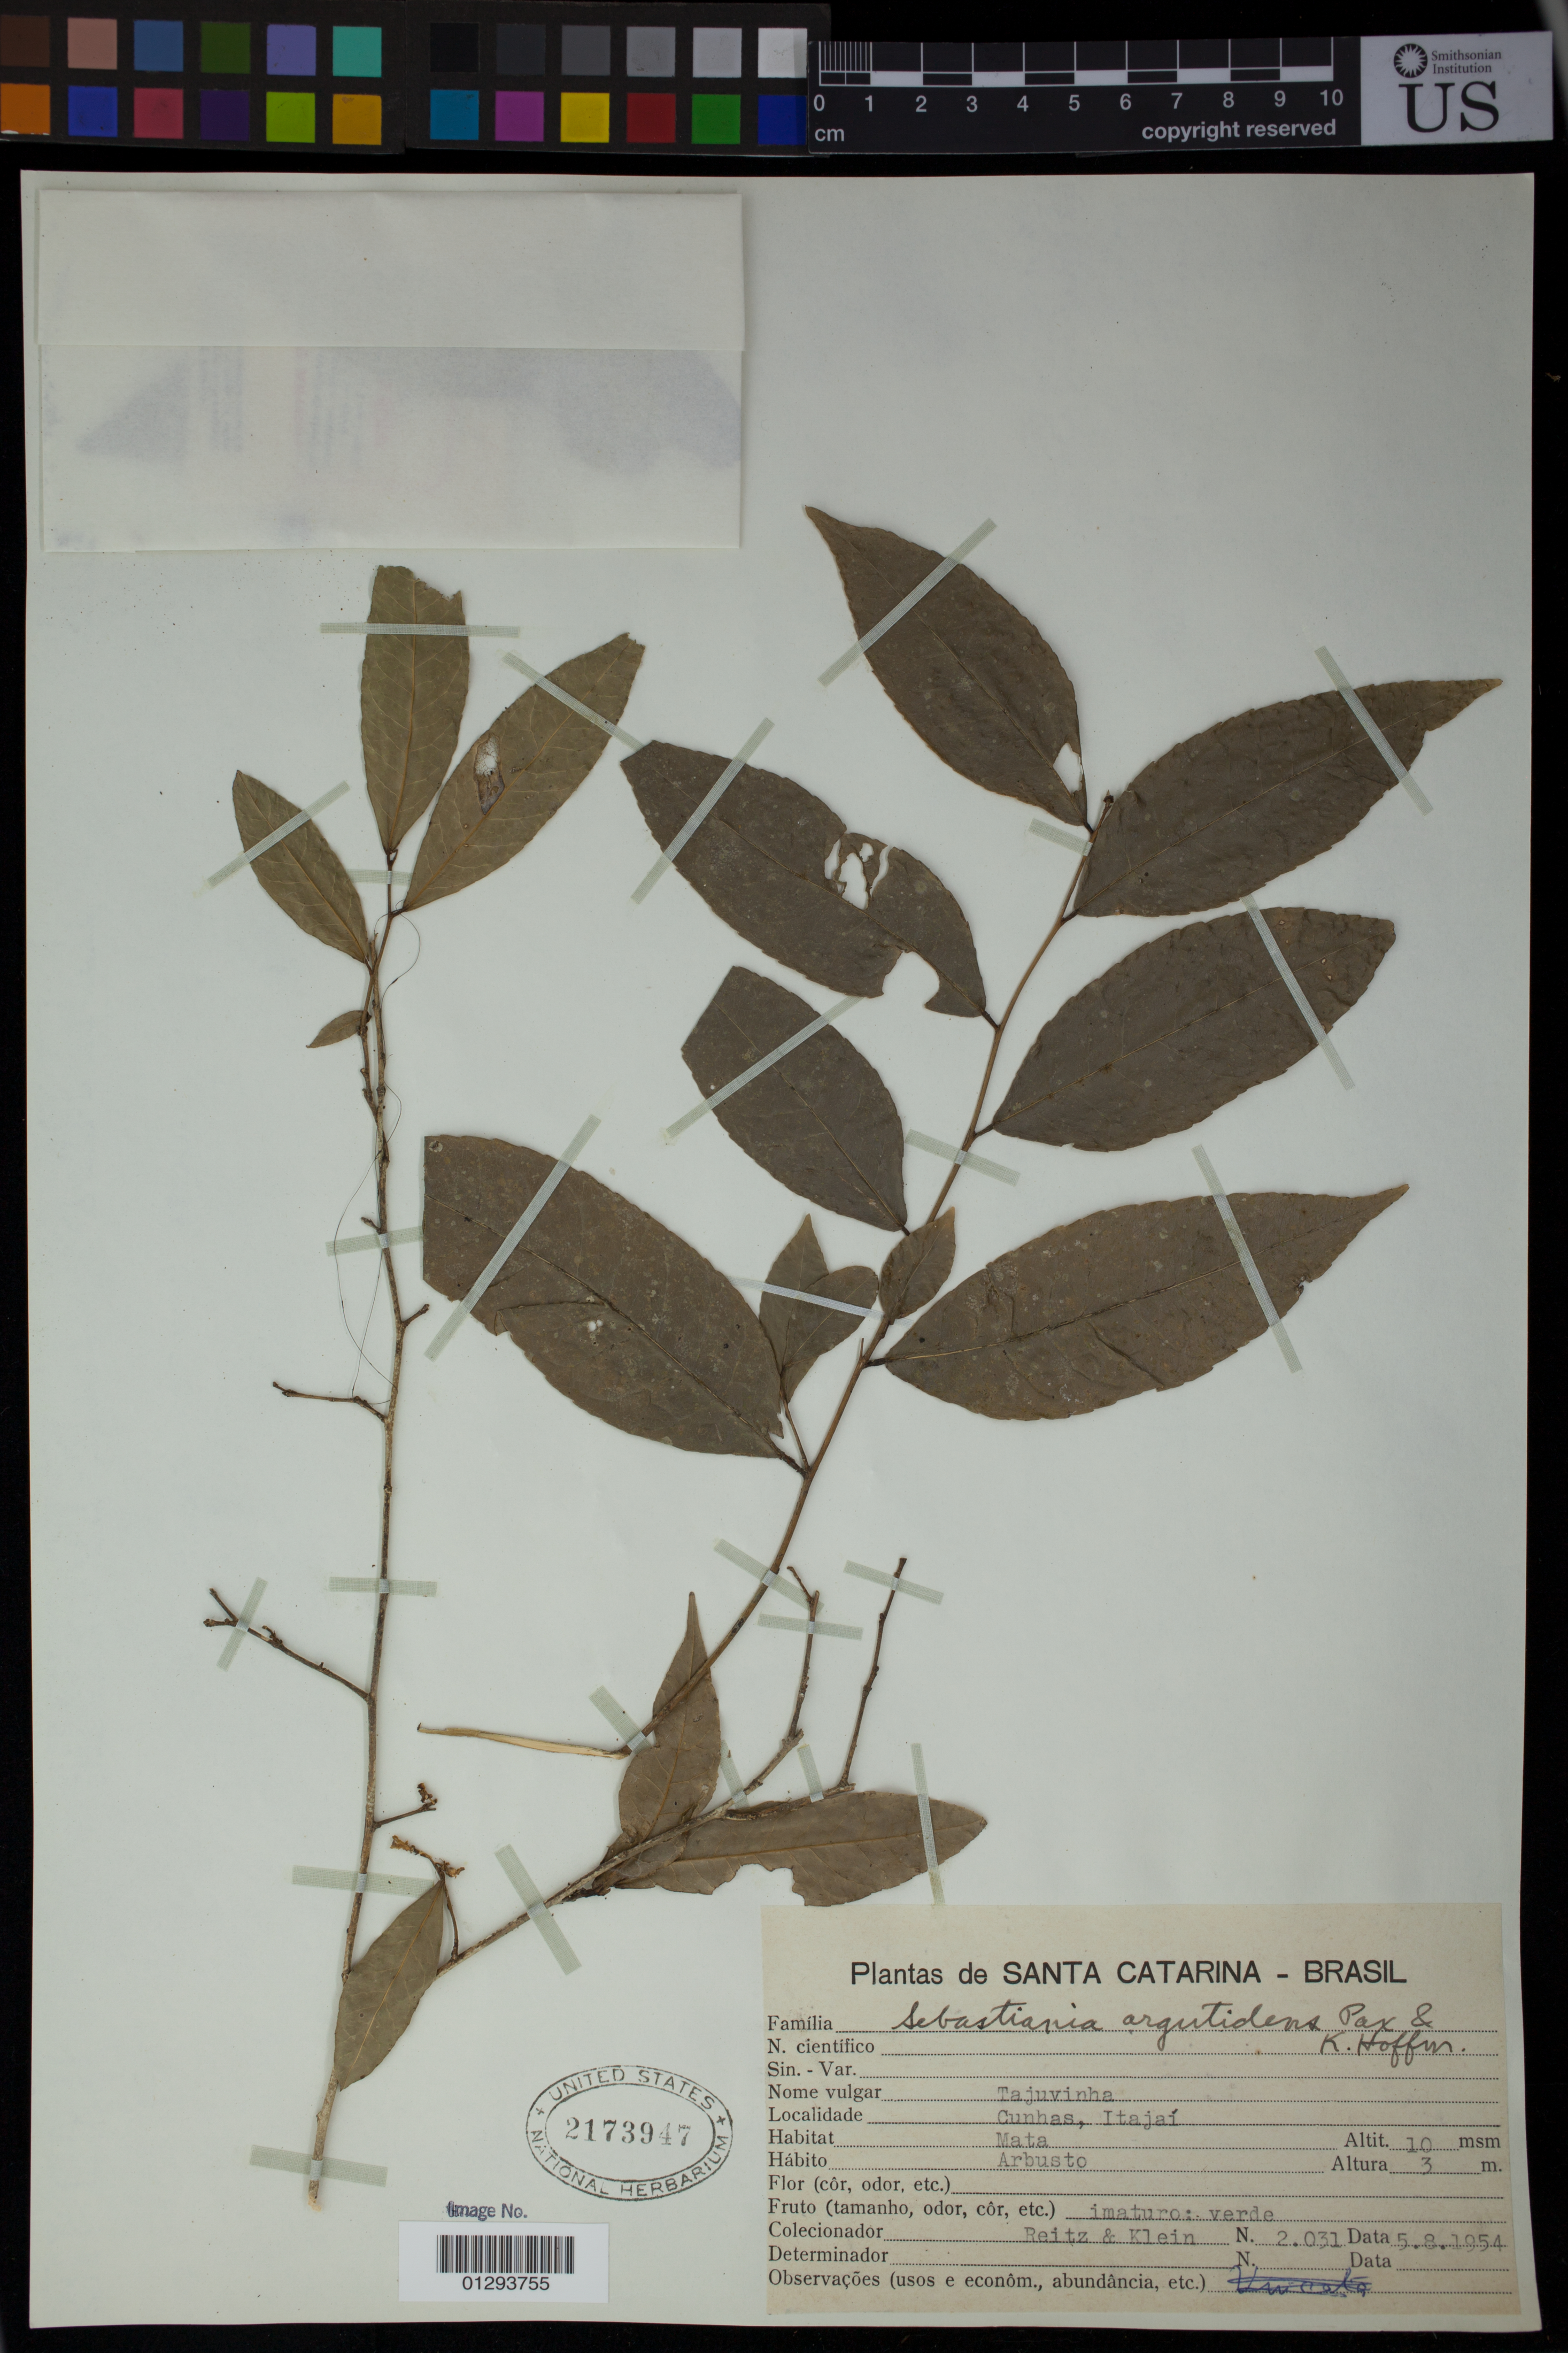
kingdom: Plantae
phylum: Tracheophyta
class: Magnoliopsida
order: Malpighiales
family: Euphorbiaceae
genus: Sebastiania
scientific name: Sebastiania argutidens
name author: Pax & K. Hoffm.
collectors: R. Reitz & R. M. Klein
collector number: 2031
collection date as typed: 05 Aug 1954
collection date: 1954-08-05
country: Brazil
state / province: Santa Catarina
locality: Cunhas, itajai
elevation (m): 10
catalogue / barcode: US 2173947